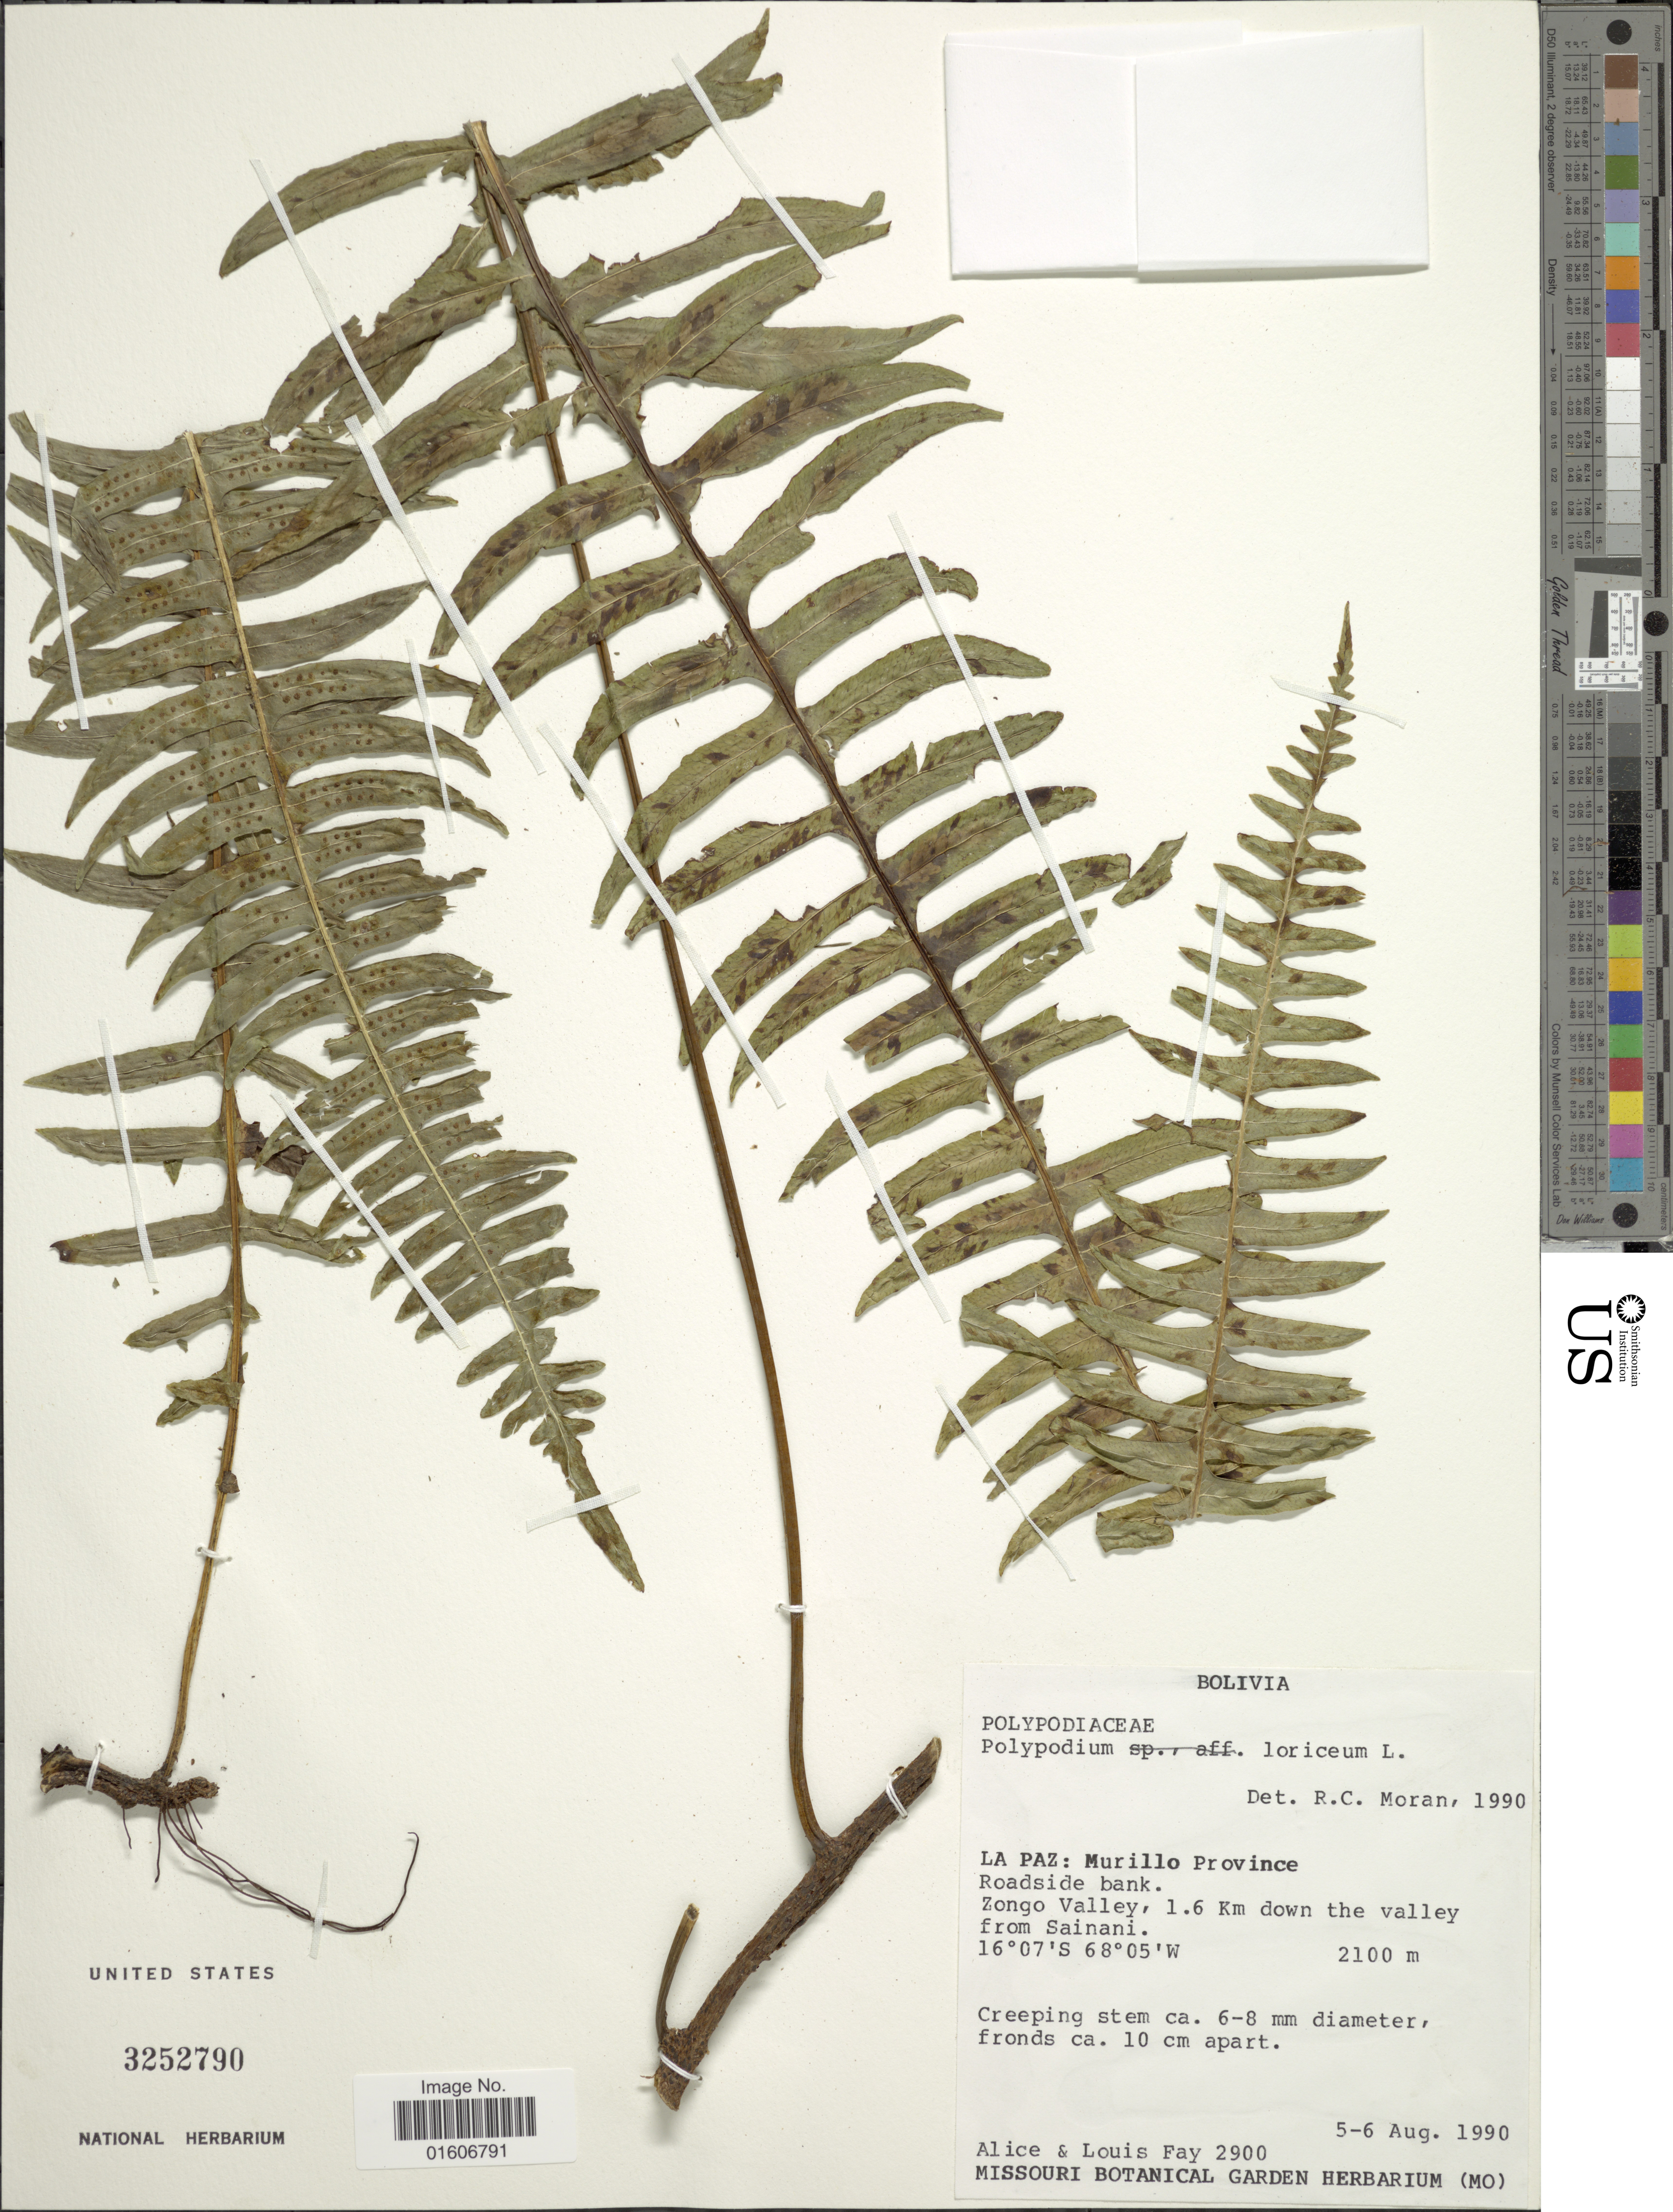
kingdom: Plantae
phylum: Tracheophyta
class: Polypodiopsida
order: Polypodiales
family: Polypodiaceae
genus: Serpocaulon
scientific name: Serpocaulon loriceum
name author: (L.) A.R. Sm.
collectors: A. Fay & L. Fay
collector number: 2900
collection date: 1990-08-05/1990-08-06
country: Bolivia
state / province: La Paz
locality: Muriilo Province. Road bank. Zongo Vakkey, 1.6 Km down the valley from Sainani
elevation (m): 2100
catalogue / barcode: US 3252790